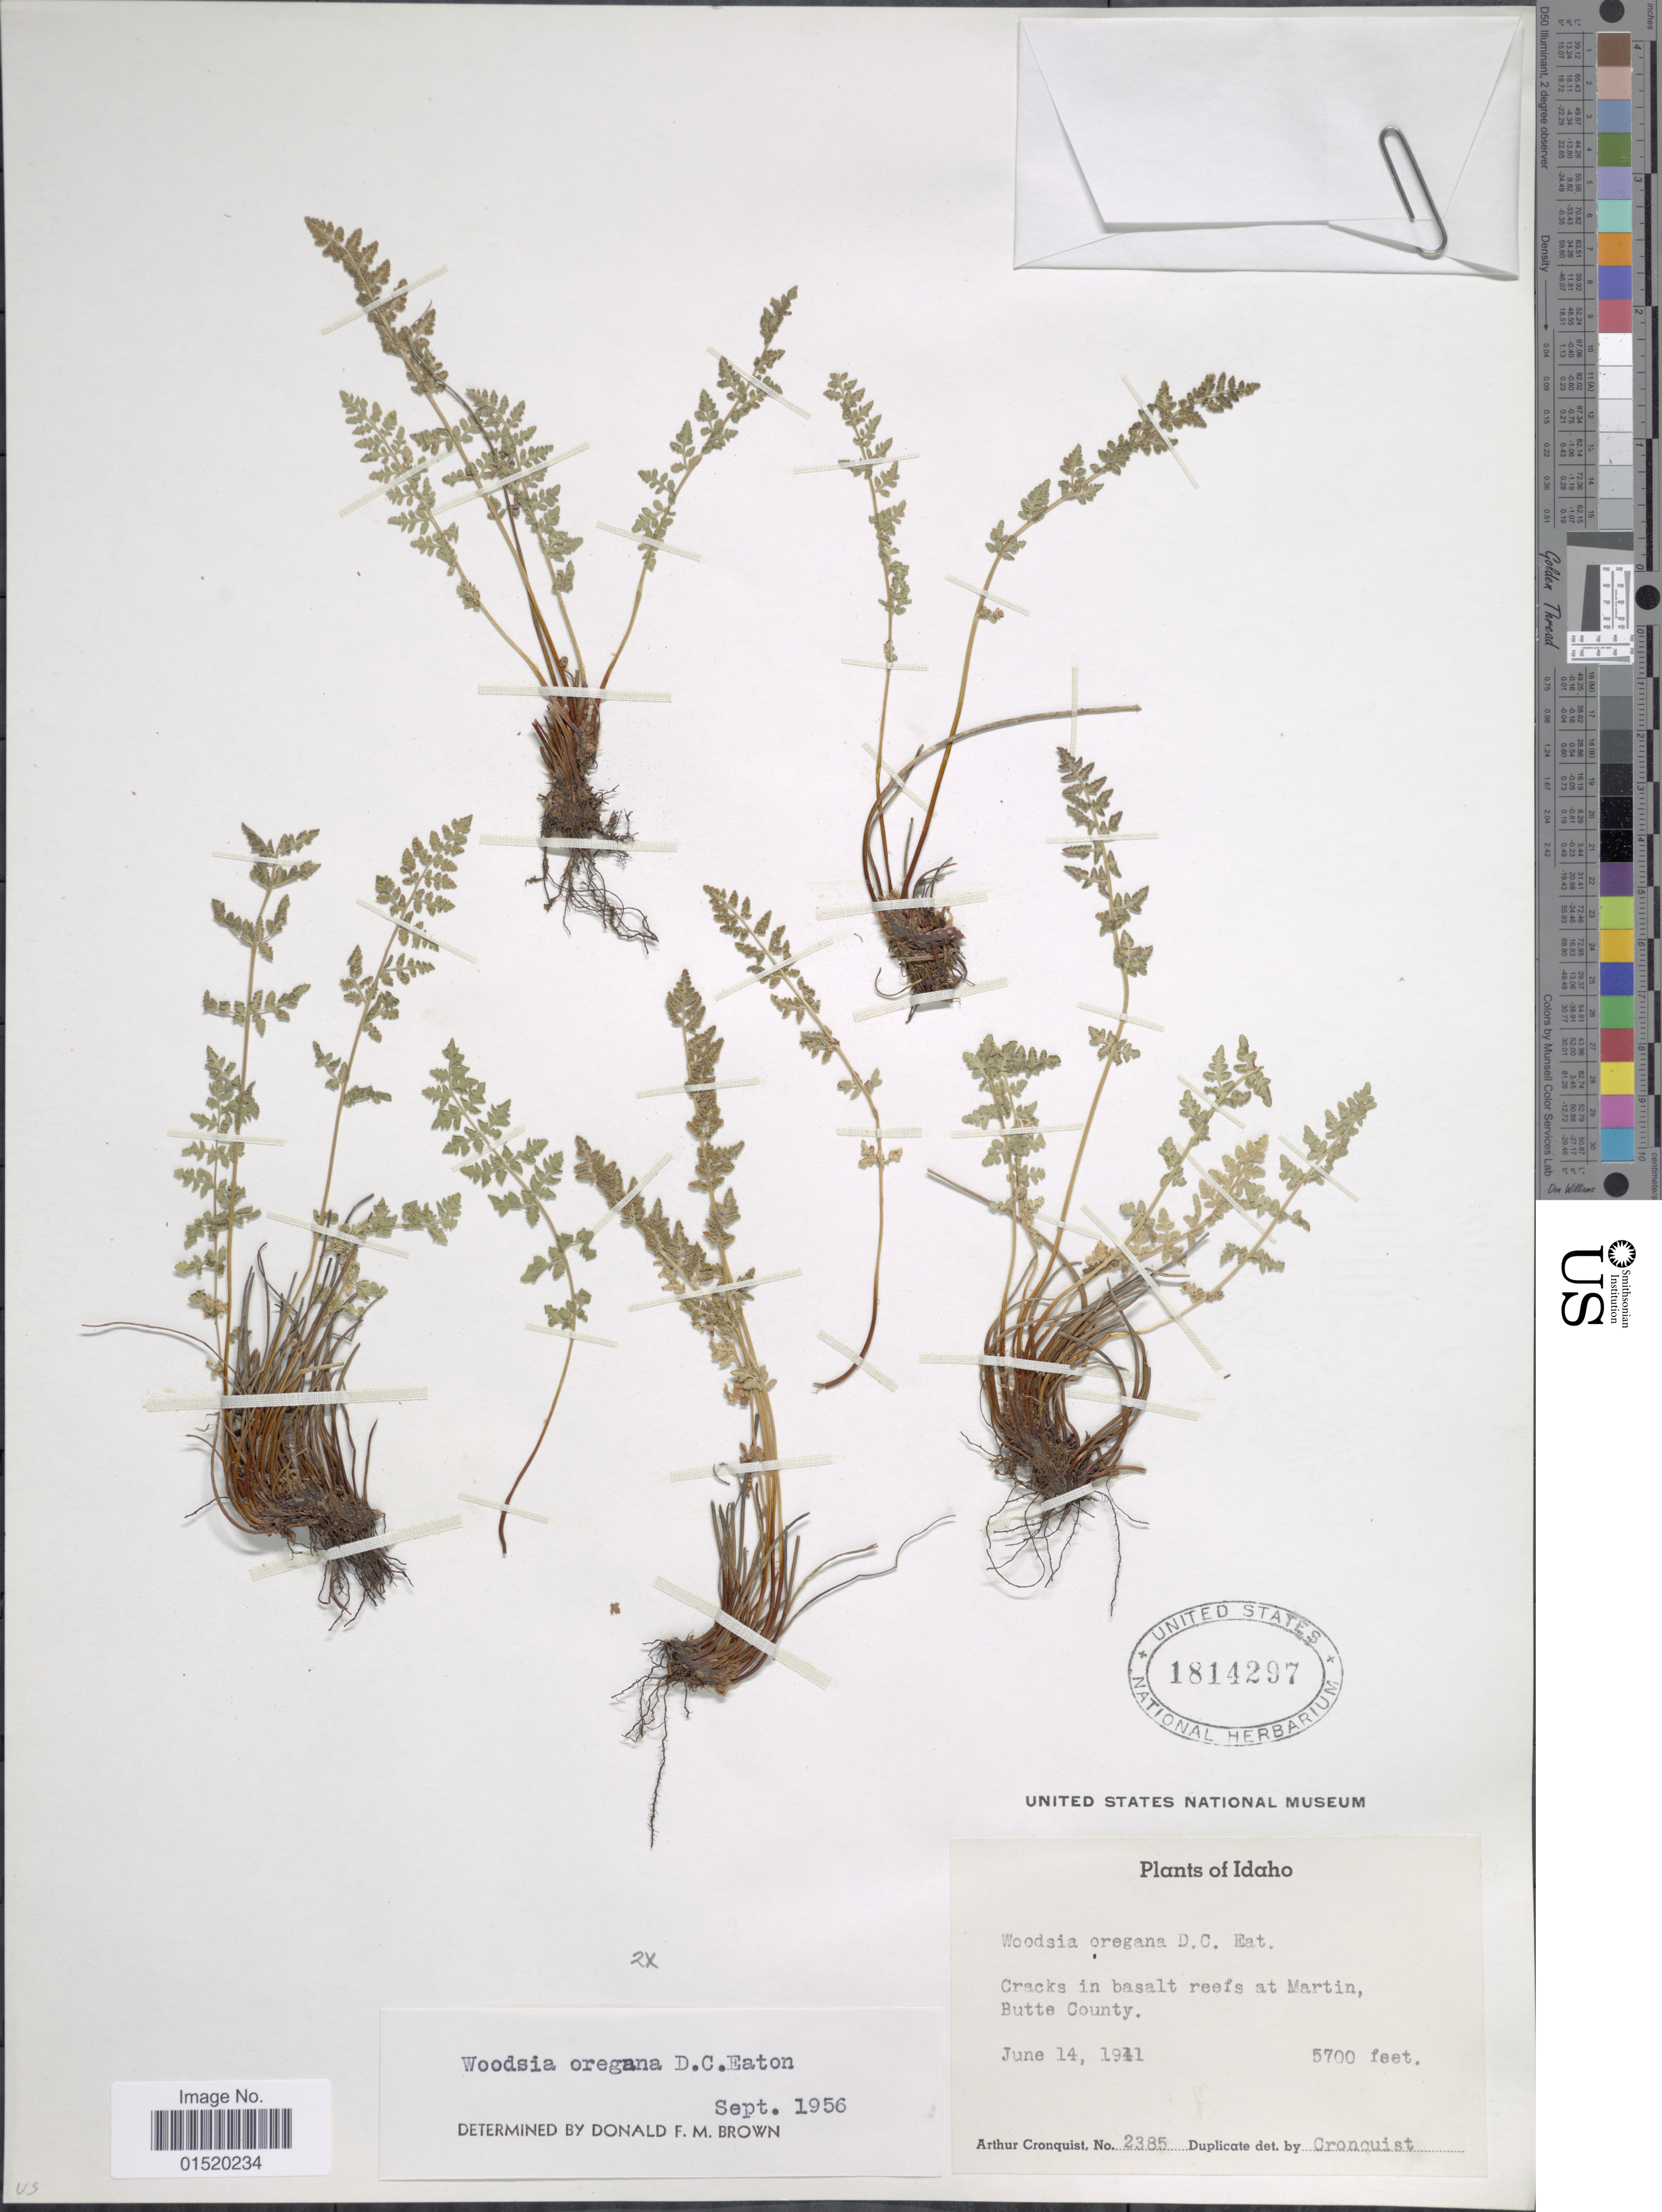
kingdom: Plantae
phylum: Tracheophyta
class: Polypodiopsida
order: Polypodiales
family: Woodsiaceae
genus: Woodsia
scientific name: Woodsia oregana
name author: D.C. Eaton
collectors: A. J. Cronquist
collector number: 2385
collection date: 1911-06-14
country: United States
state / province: Idaho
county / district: Butte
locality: Cracks in basalt reefs at Martin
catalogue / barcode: US 1814297